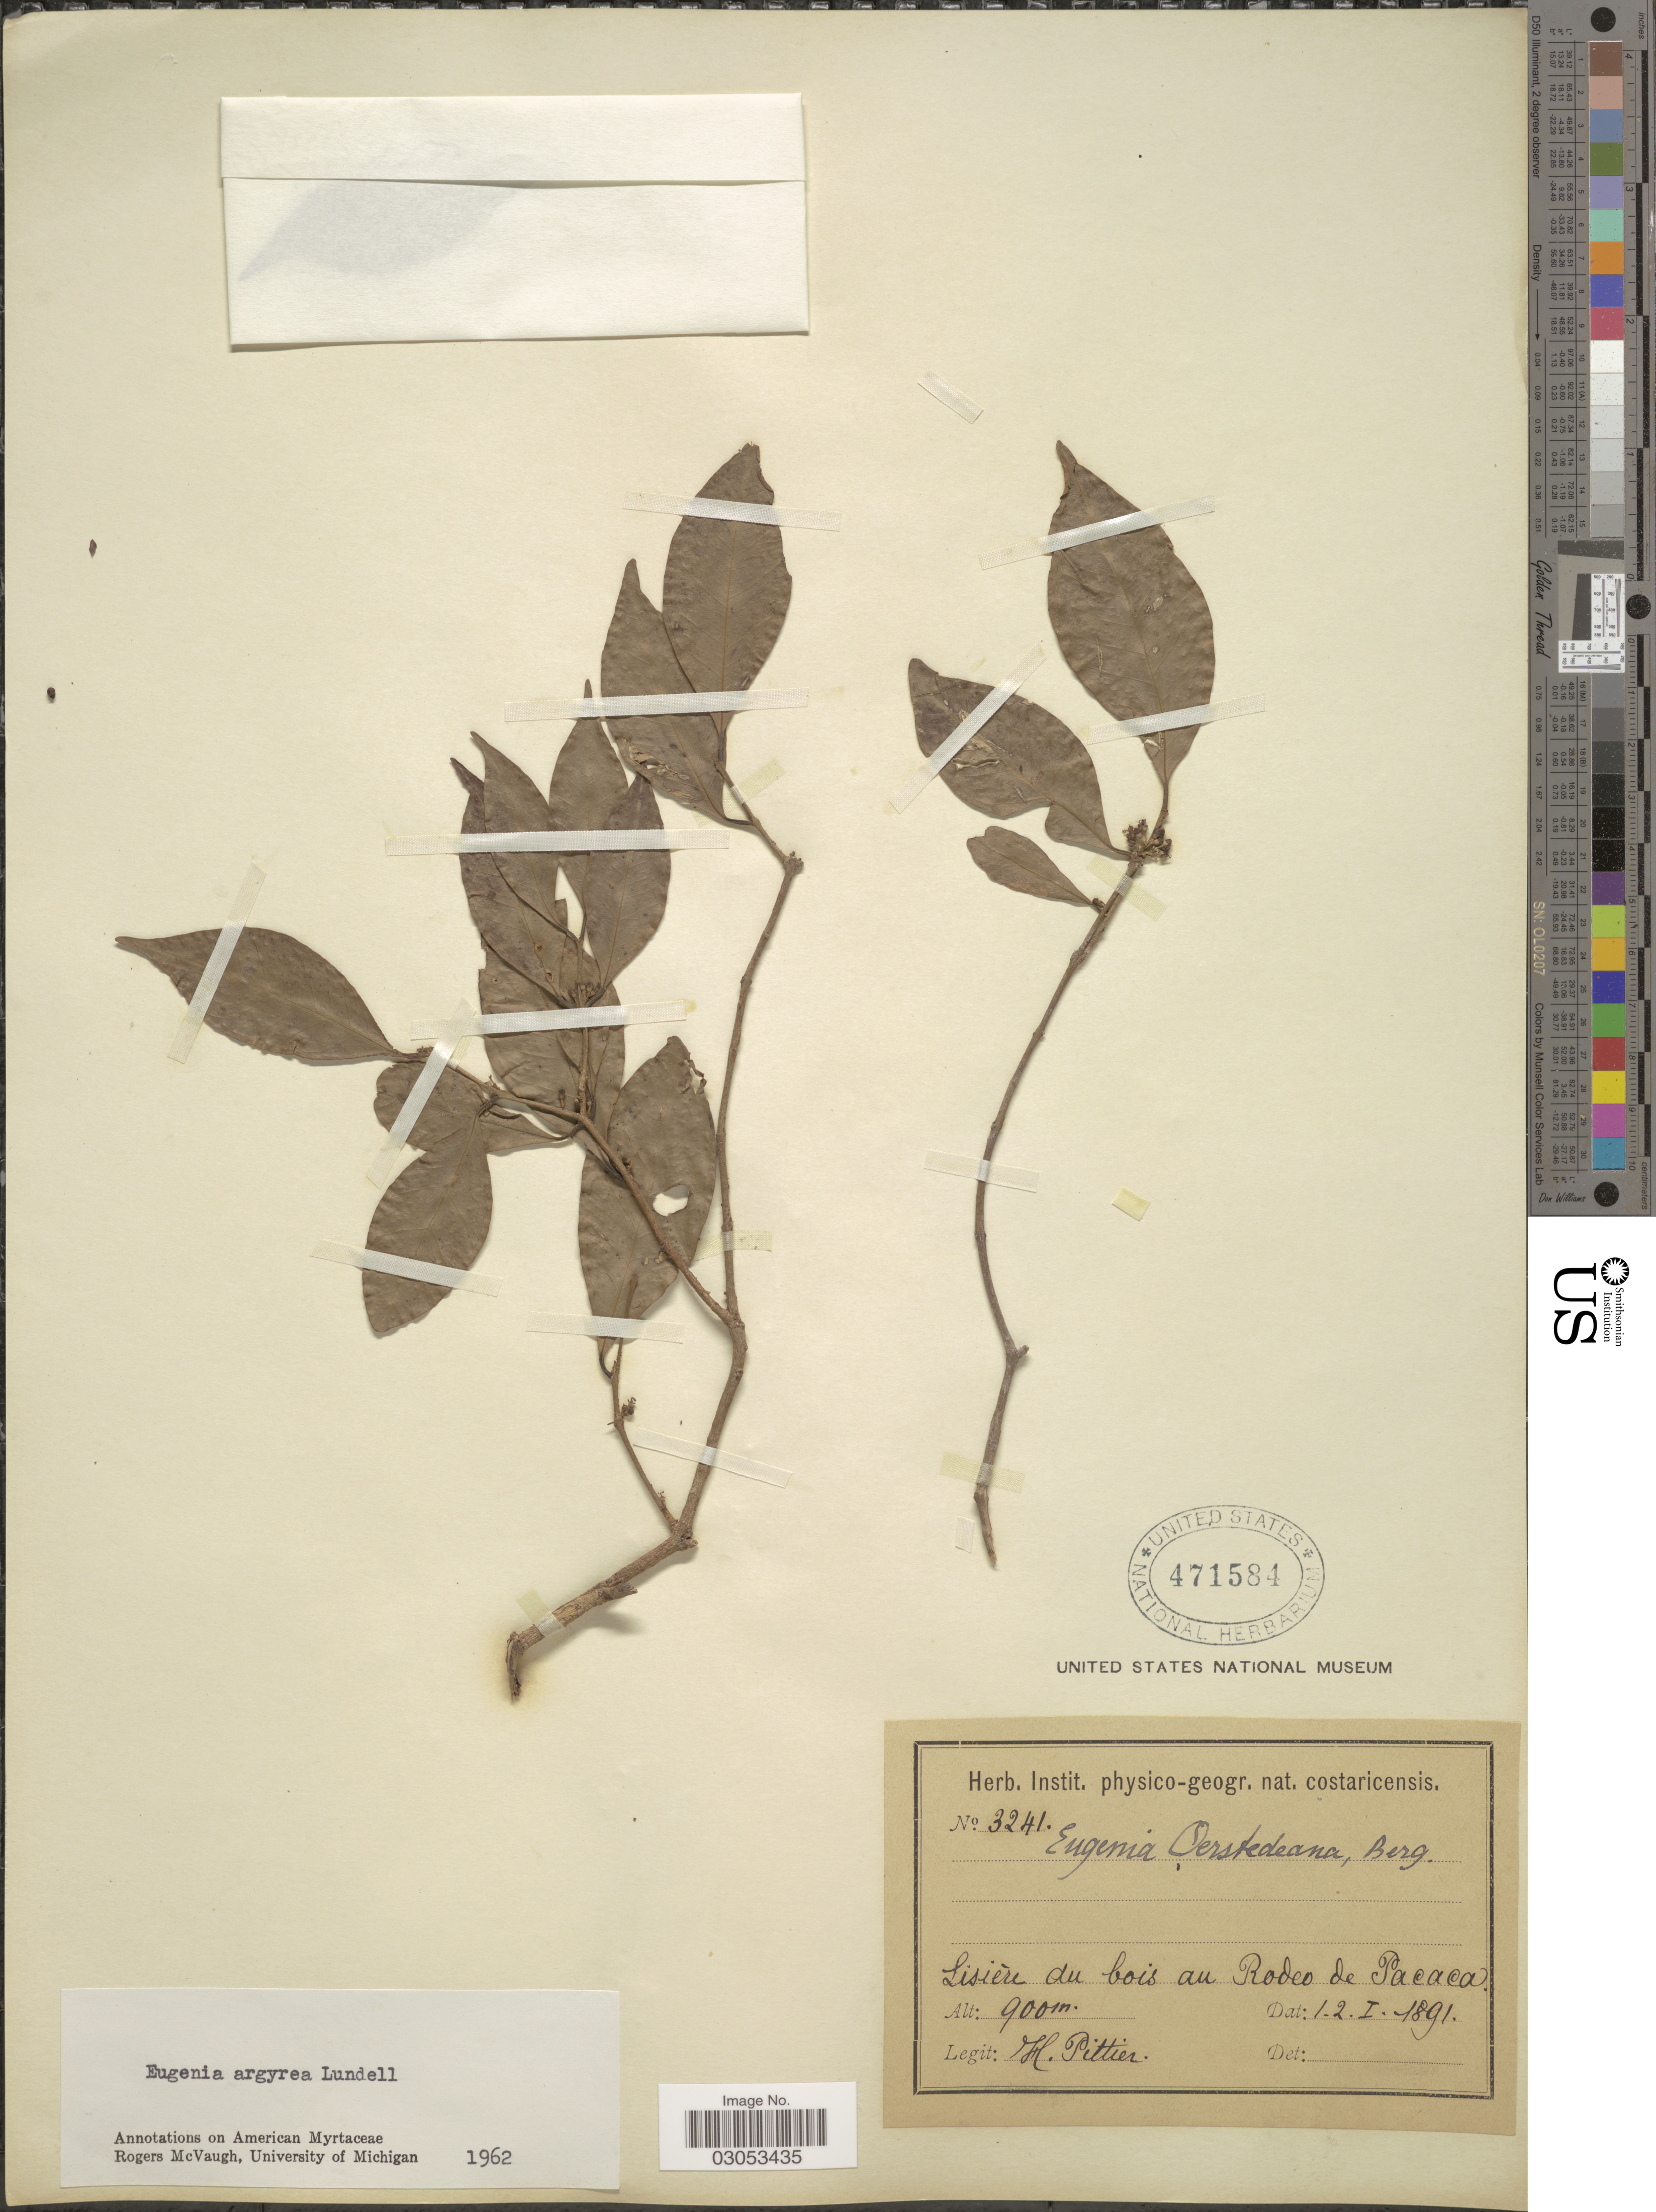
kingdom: Plantae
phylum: Tracheophyta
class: Magnoliopsida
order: Myrtales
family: Myrtaceae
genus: Eugenia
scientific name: Eugenia argyrea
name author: Lundell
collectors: H. F. Pittier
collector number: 3241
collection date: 1891-01-01/1891-01-02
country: Costa Rica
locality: Lisière du bois au Rodeo de Pacaca.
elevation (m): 900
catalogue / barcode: US 471584